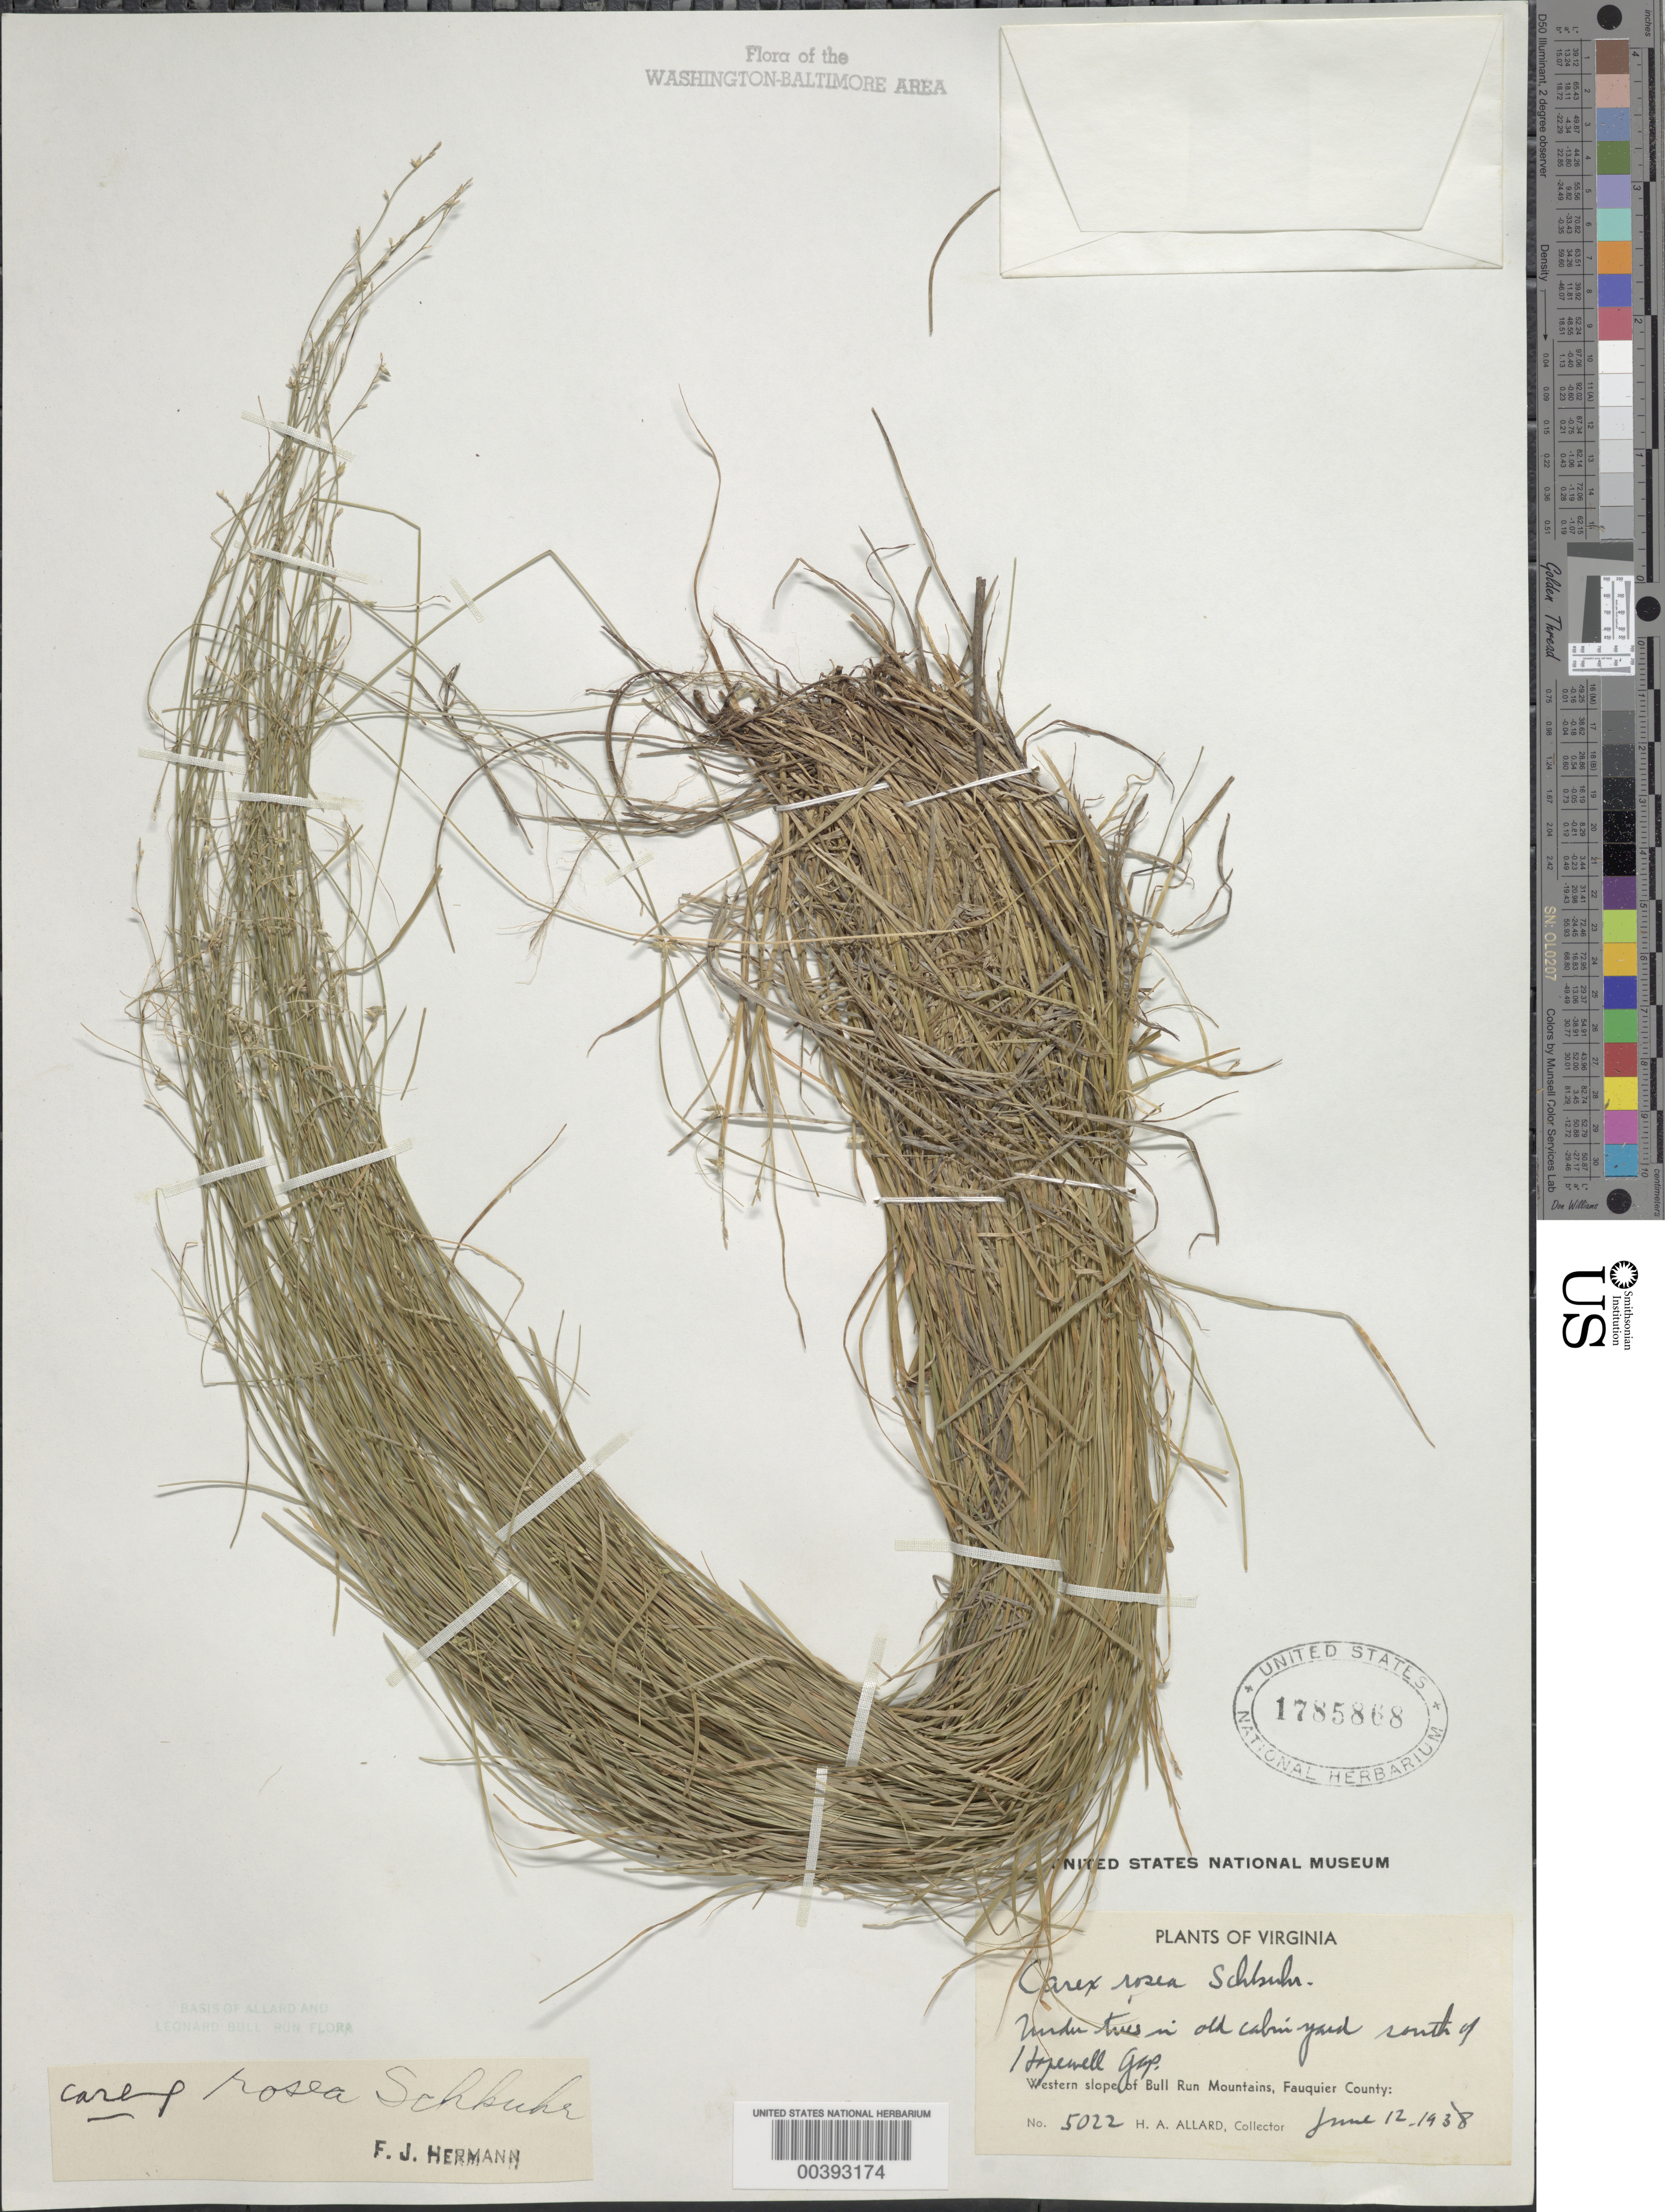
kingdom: Plantae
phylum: Tracheophyta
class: Liliopsida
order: Poales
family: Cyperaceae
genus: Carex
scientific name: Carex rosea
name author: Willd.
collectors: H. A. Allard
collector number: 5022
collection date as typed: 12 Jun 1938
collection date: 1938-06-12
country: United States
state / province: Virginia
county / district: Fauquier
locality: South of Hopewell Gap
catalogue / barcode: US 1785868